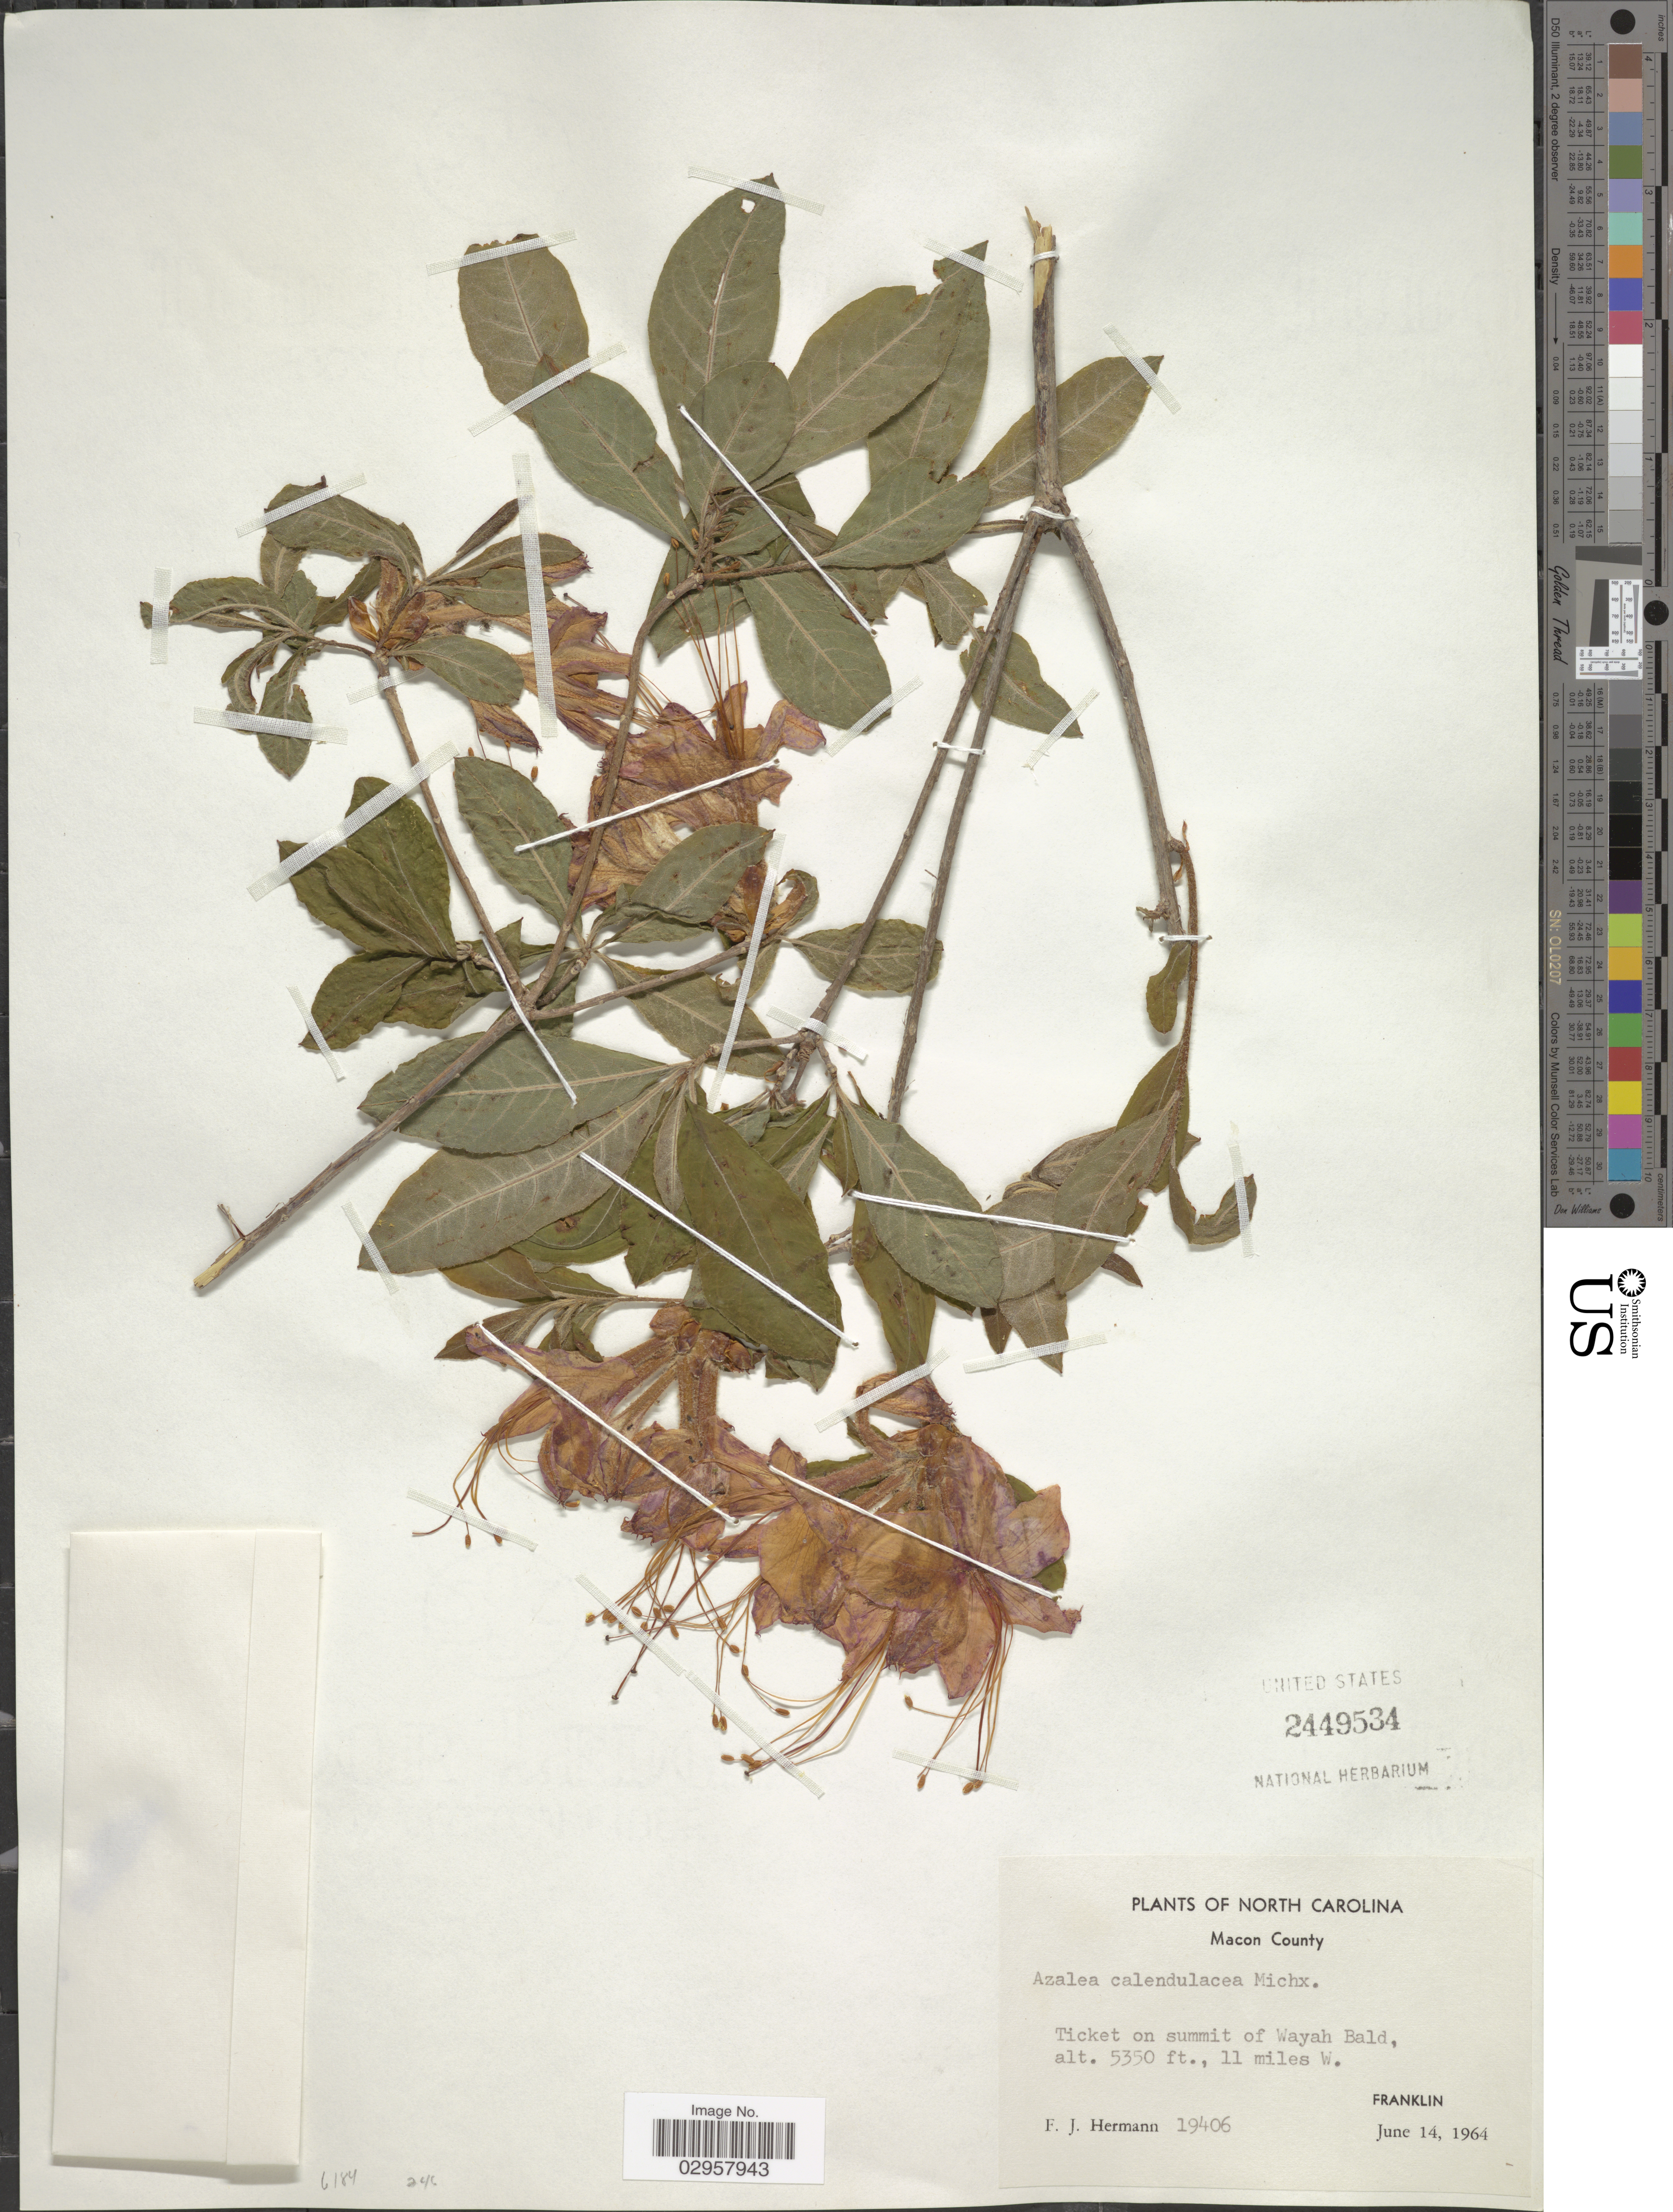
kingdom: Plantae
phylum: Tracheophyta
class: Magnoliopsida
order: Ericales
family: Ericaceae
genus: Rhododendron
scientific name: Rhododendron calendulaceum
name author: (Michx.) Torr.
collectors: F. J. Hermann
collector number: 19406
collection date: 1964-06-14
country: United States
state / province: North Carolina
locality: Macon County. Ticket on summit of Wayah Bald, 11 miles W. Franklin.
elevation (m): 1631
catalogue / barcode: US 2449534